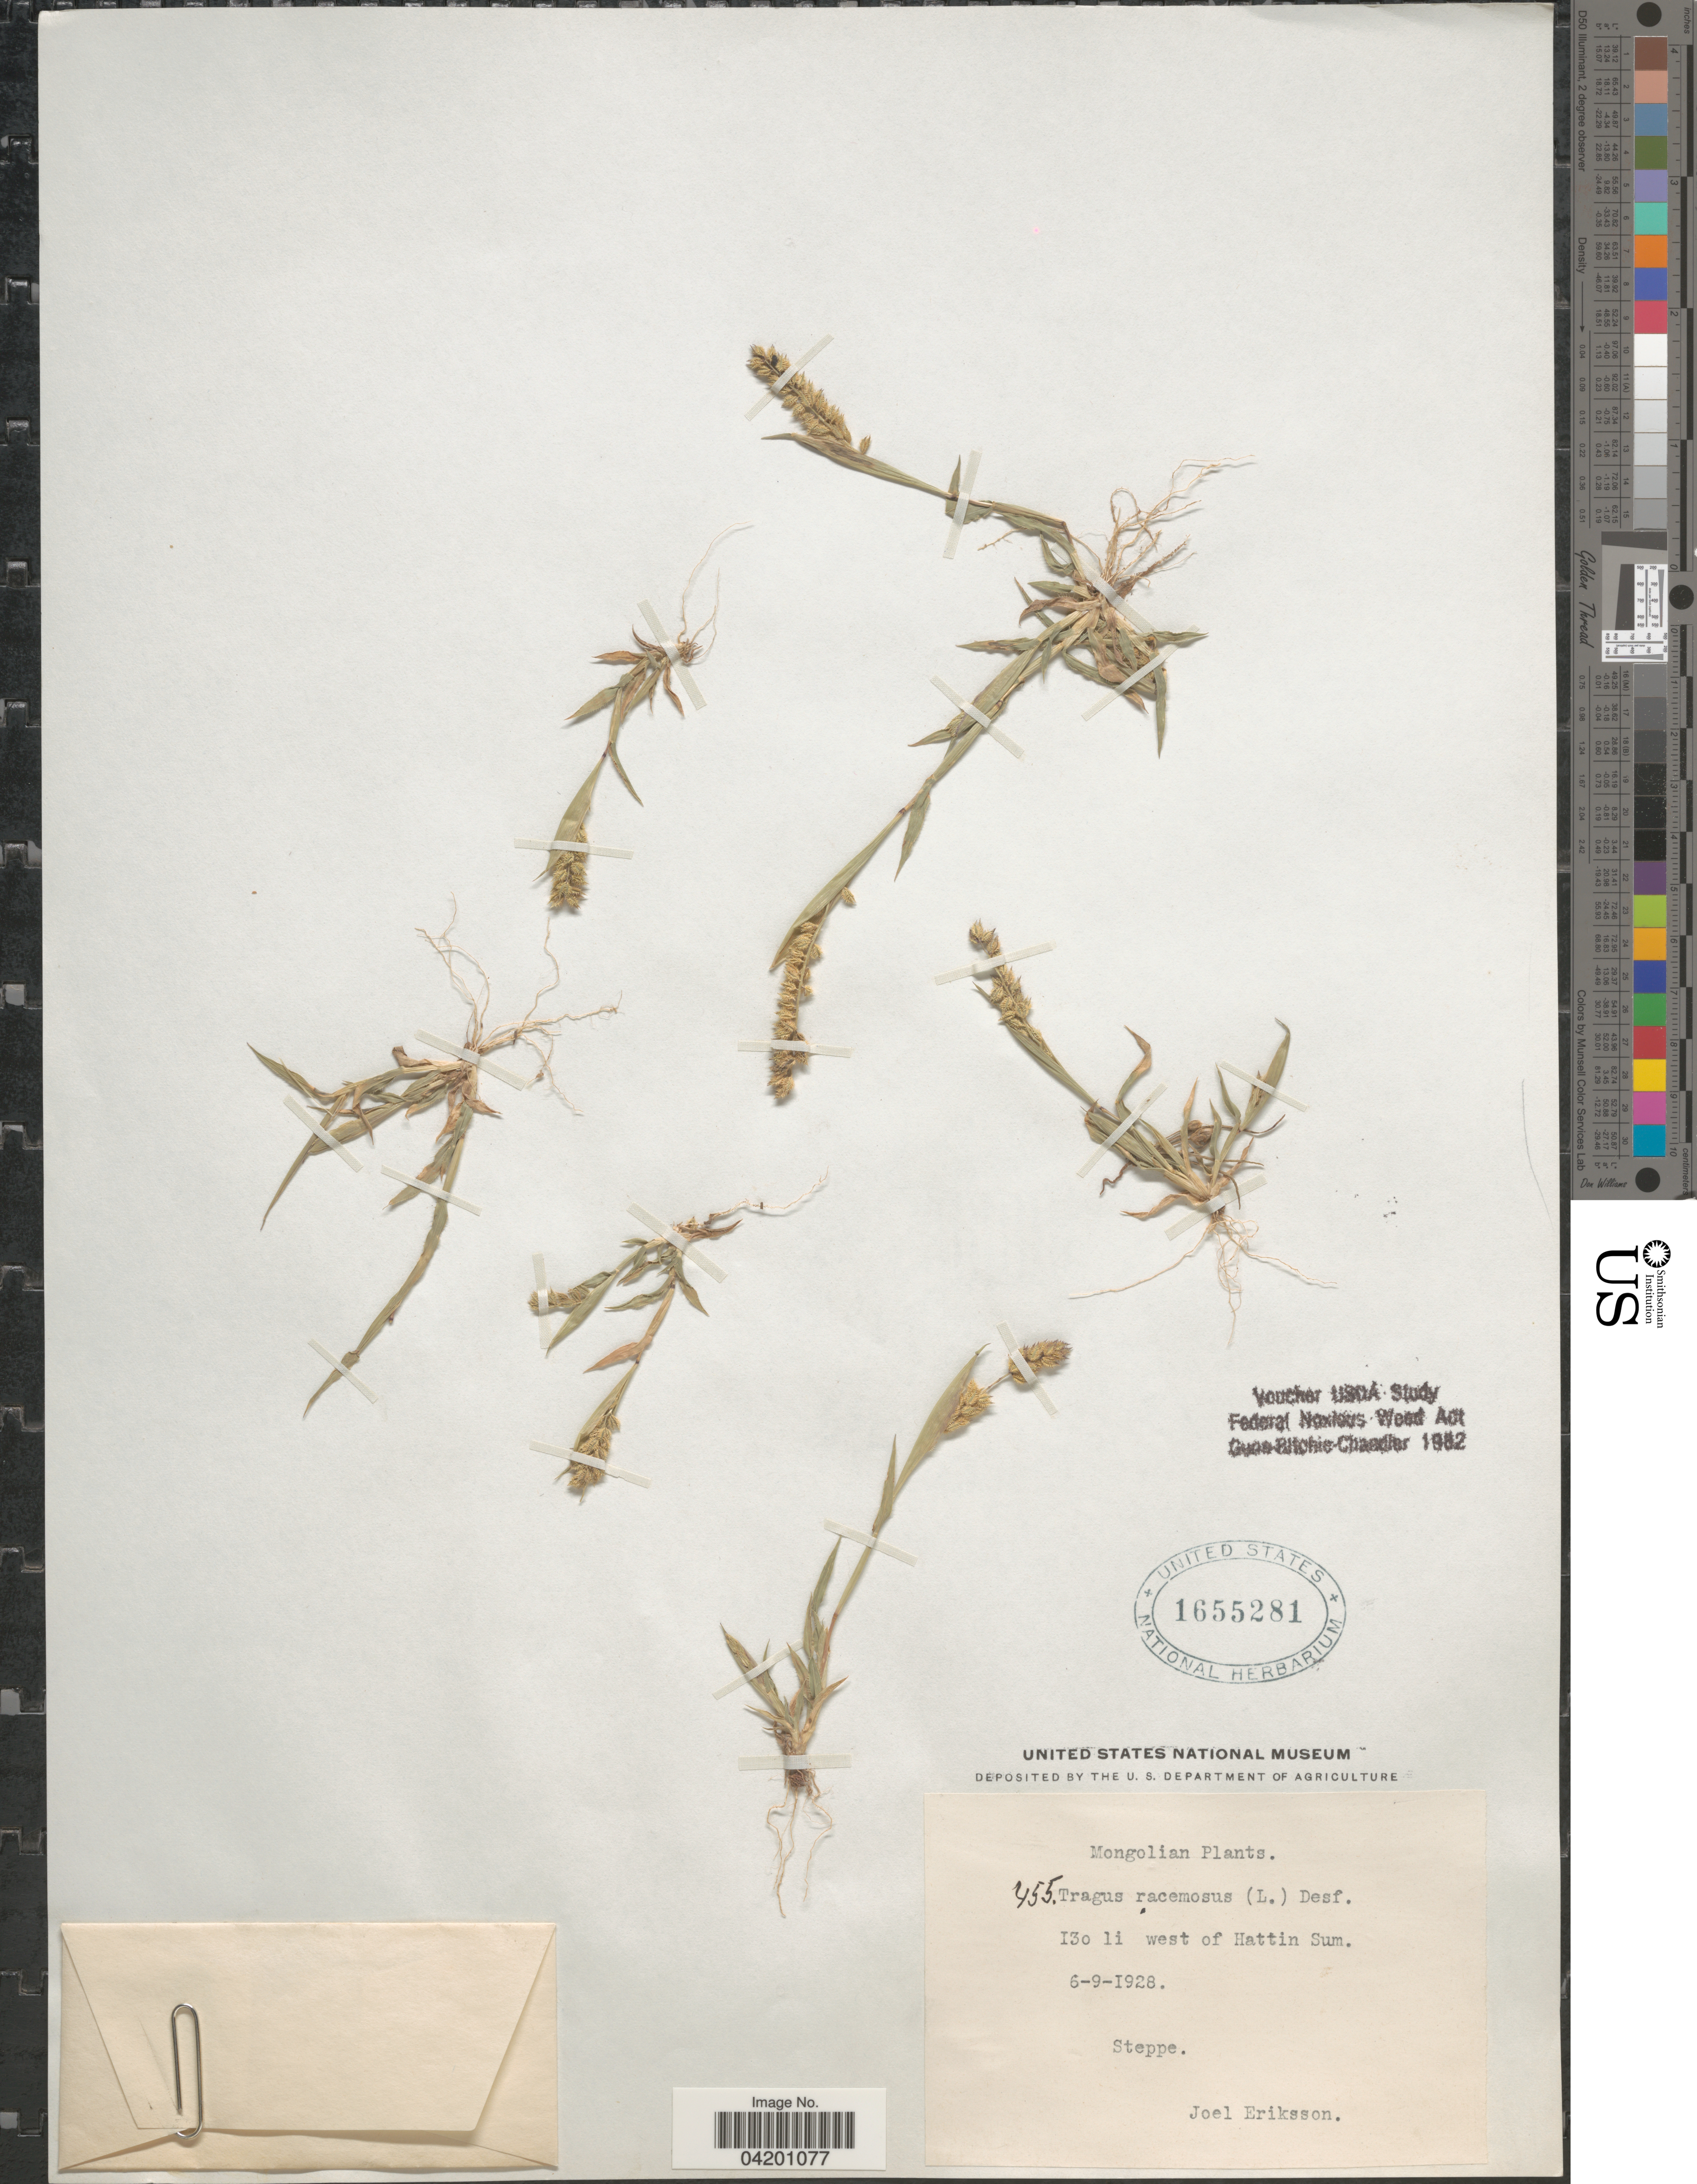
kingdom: Plantae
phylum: Tracheophyta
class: Liliopsida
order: Poales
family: Poaceae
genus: Tragus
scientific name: Tragus racemosus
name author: (L.) All.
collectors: J. Eriksson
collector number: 455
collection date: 1928-09-06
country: Mongolia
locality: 130 li west of Hattin Sum.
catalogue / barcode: US 1655281